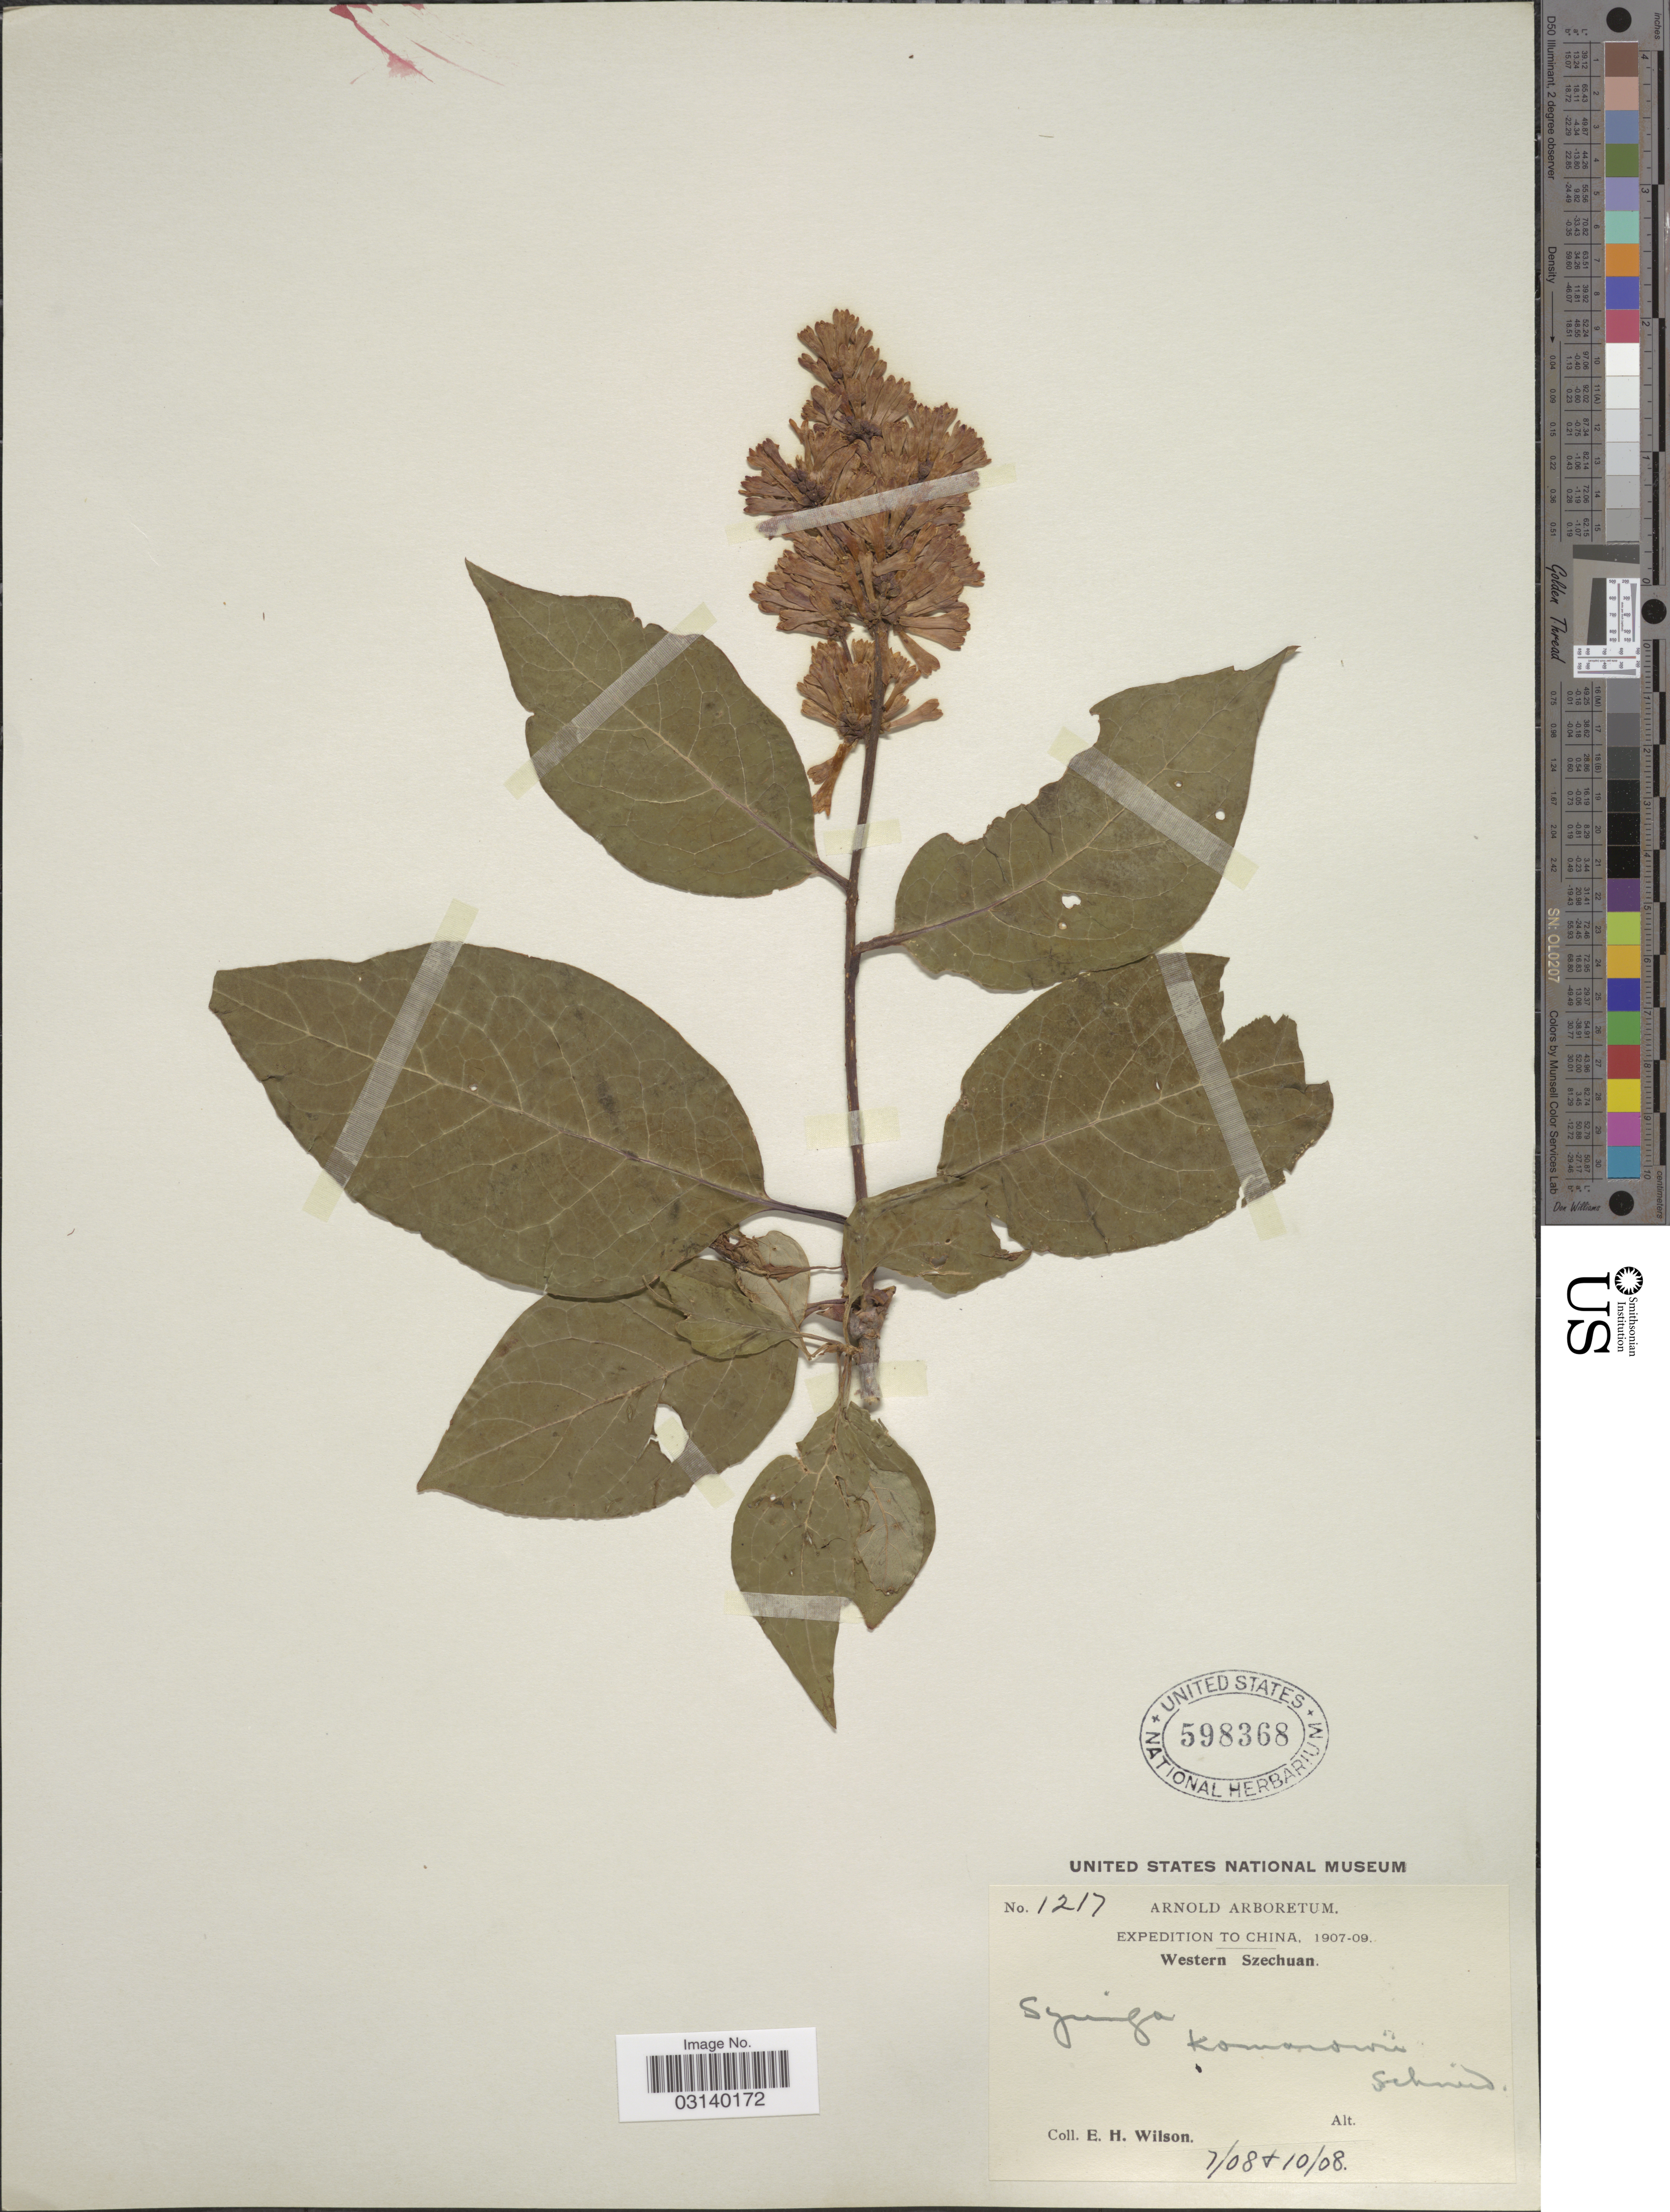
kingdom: Plantae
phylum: Tracheophyta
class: Magnoliopsida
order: Lamiales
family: Oleaceae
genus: Syringa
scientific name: Syringa komarowii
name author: C.K. Schneid.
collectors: E. Wilson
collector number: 1217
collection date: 1908-07/1908-10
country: China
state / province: Sichuan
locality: Western Szechuan.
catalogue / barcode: US 598368